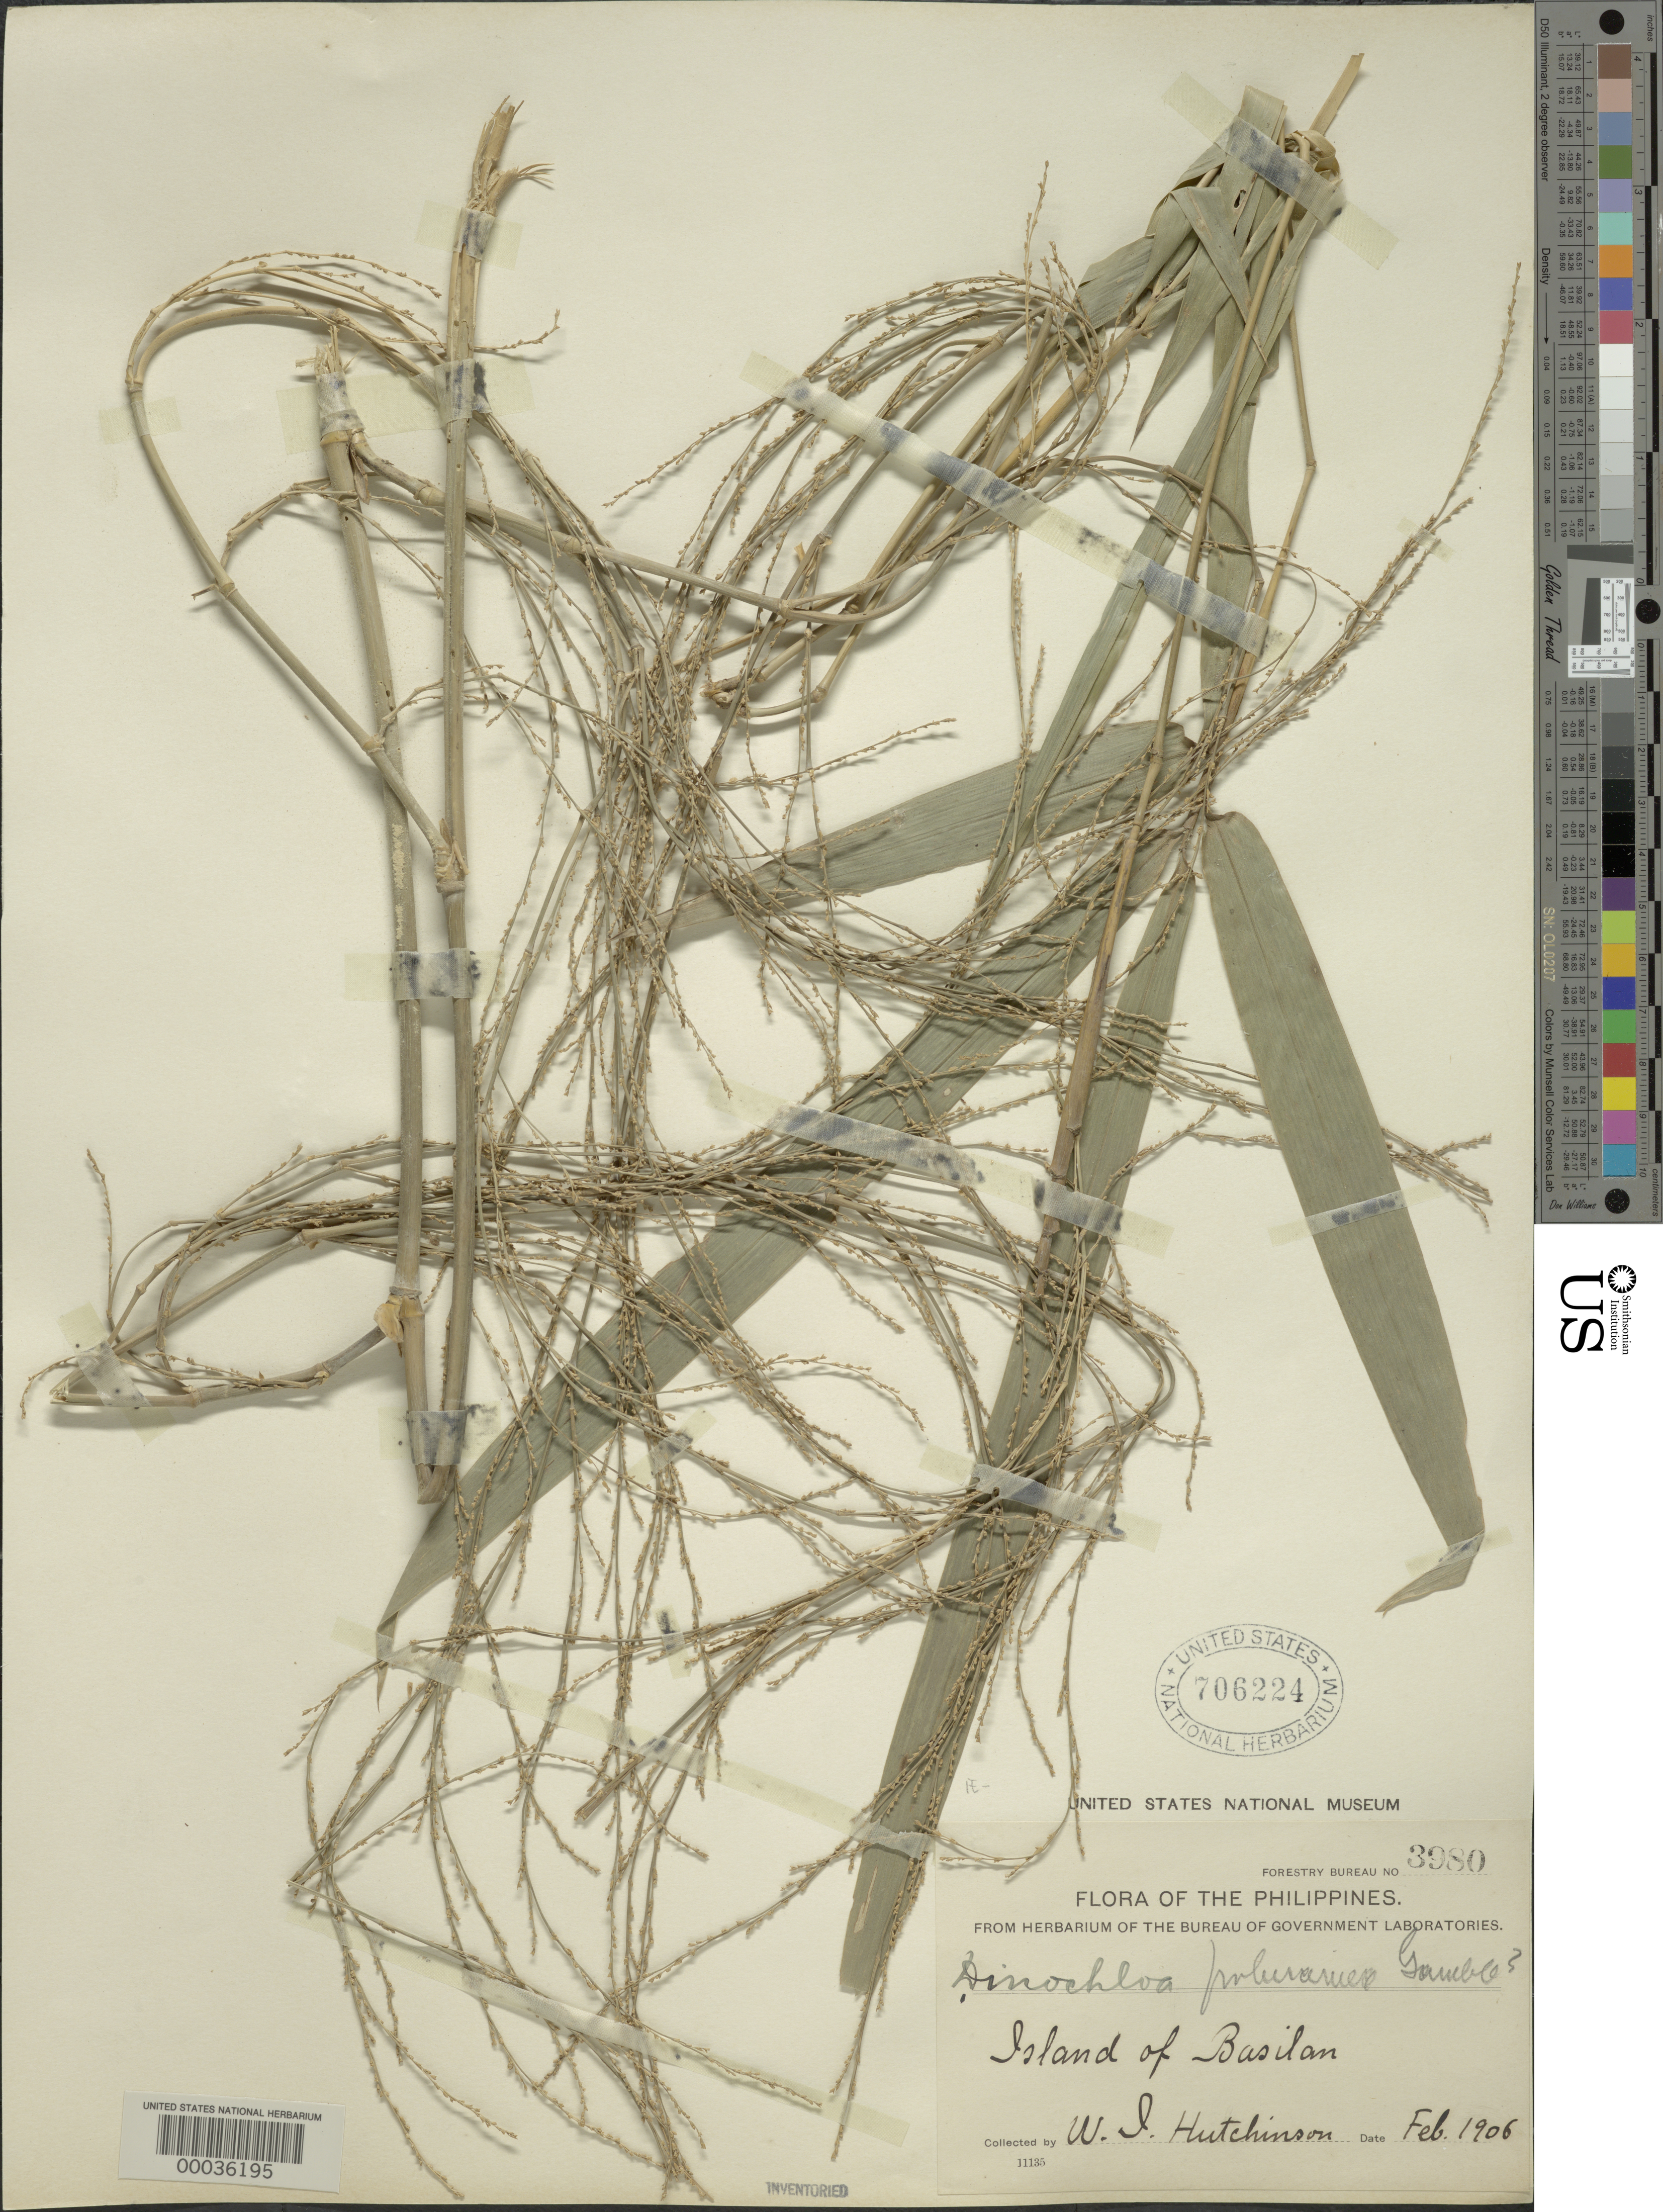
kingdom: Plantae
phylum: Tracheophyta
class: Liliopsida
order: Poales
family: Poaceae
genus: Dinochloa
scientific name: Dinochloa pubiramea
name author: Merr. ex Gamble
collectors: W. I. Hutchinson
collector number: Pfb 3980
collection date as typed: Feb 1906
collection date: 1906-02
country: Philippines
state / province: Muslim Mindanao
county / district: Basilan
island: Basilan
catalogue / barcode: US 706224